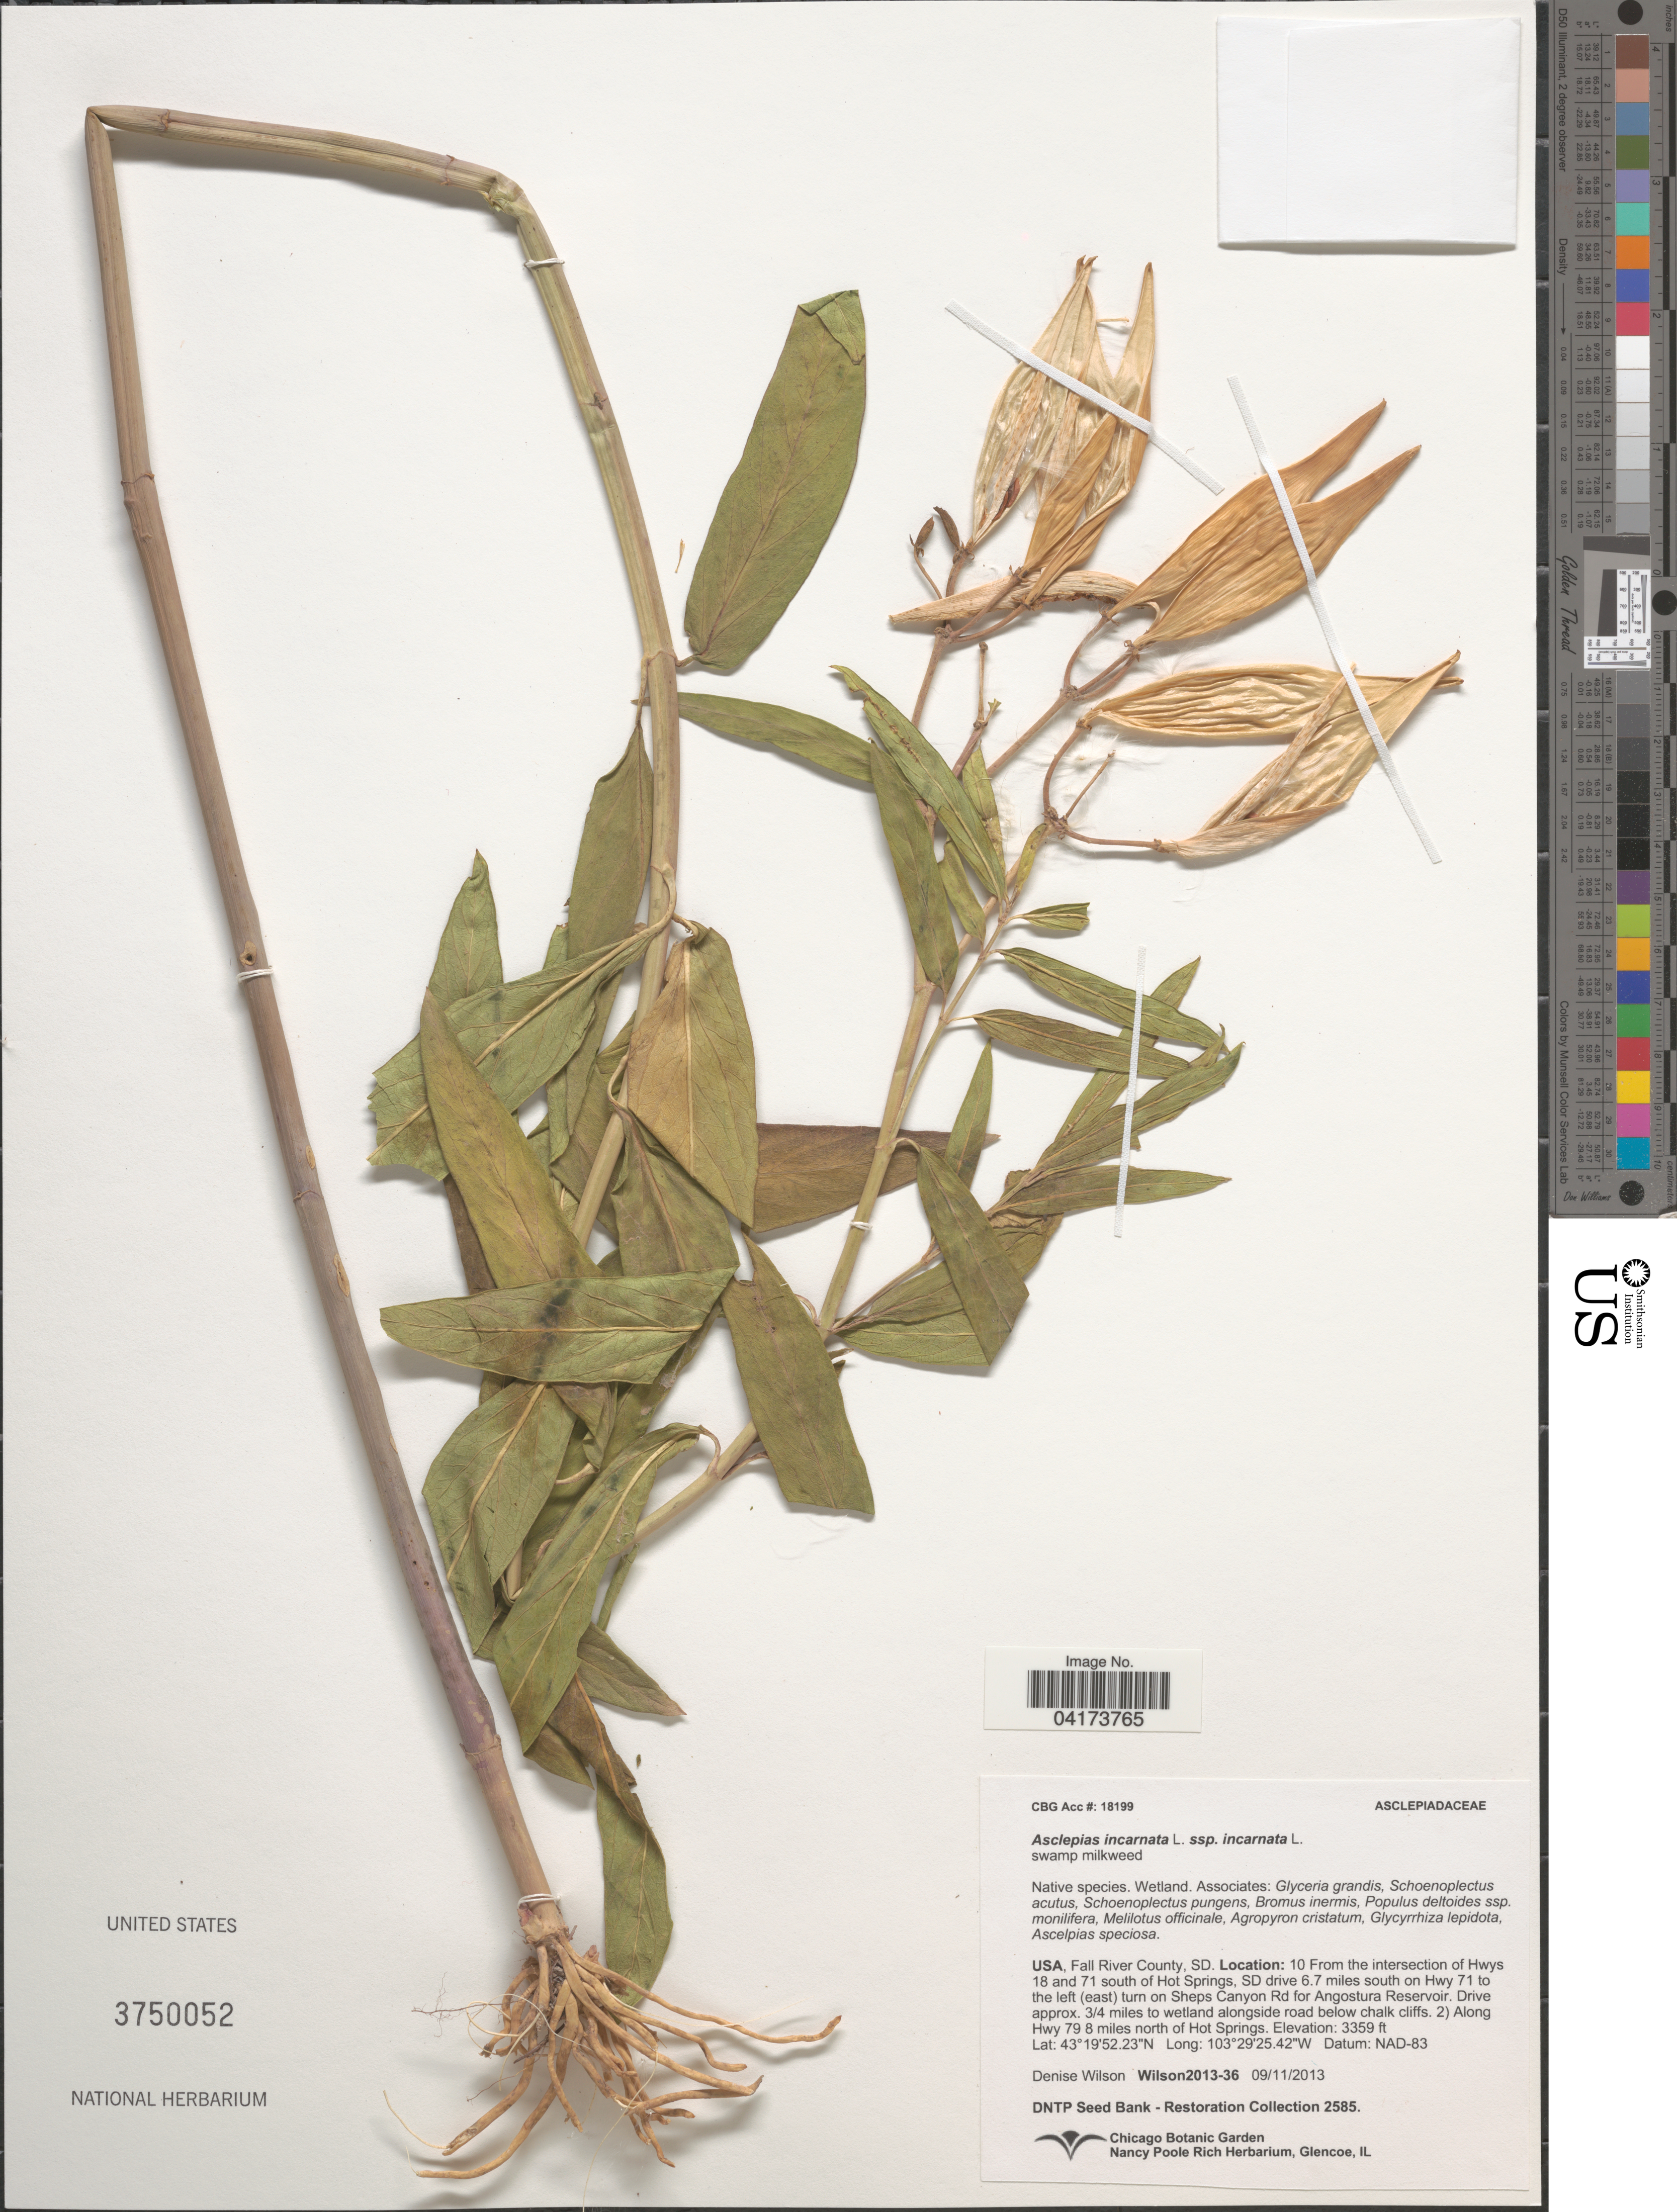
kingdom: Plantae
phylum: Tracheophyta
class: Magnoliopsida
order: Gentianales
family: Apocynaceae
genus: Asclepias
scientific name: Asclepias incarnata subsp. incarnata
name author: L.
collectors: D. Wilson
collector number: Wilson2013-36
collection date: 2013-09-11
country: United States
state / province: South Dakota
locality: Fall River County. 10 From the intersection of Hwys 18 and 71 south of Hot Springs, SD drive 6.7 miles south on Hwy 71 to the left (east) turn on Sheps Canyon Rd for Angostura Reservoir. Drive approx. 3/4 miles to wetland alongside road below chalk cliffs. 2) Along Hwy 79 8 miles north of Hot Springs.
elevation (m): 1024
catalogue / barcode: US 3750052